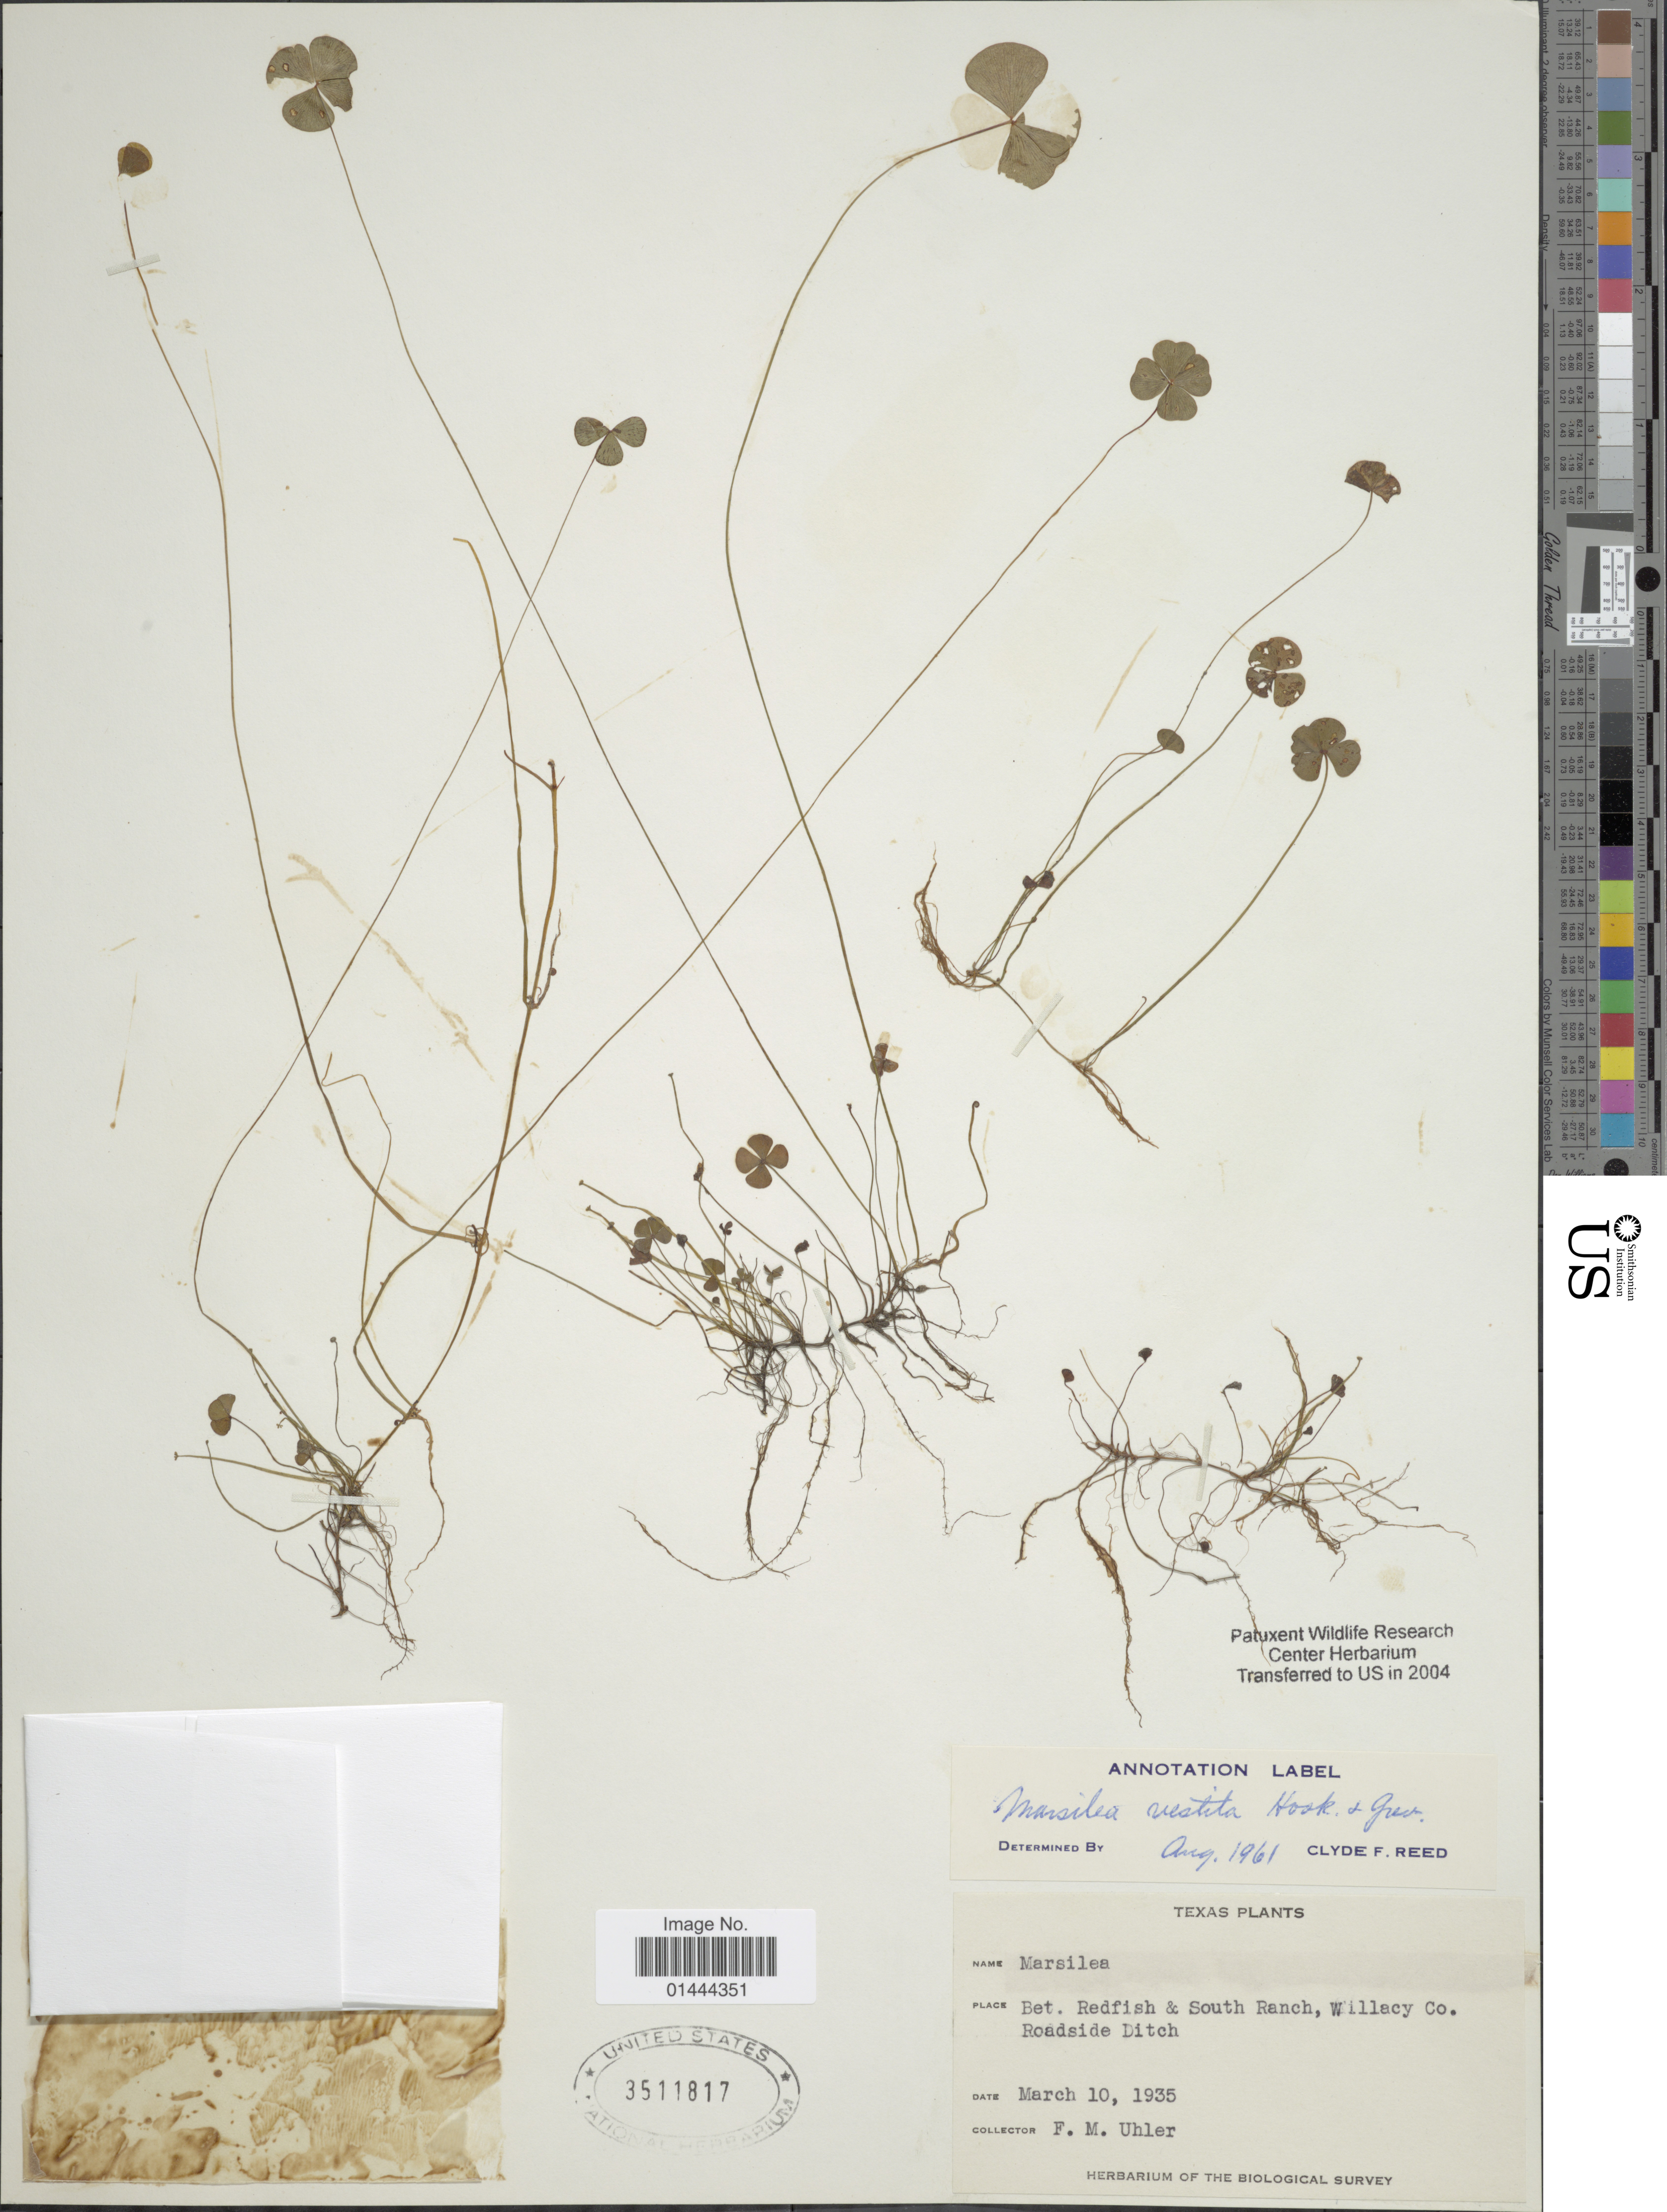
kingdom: Plantae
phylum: Tracheophyta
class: Polypodiopsida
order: Salviniales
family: Marsileaceae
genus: Marsilea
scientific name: Marsilea vestita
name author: Hook. & Grev.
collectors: F. M. Uhler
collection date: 1935-03-10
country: United States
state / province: Texas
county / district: Willacy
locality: Bet. Redfish & South Ranch, Roadside Ditch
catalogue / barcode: US 3511817